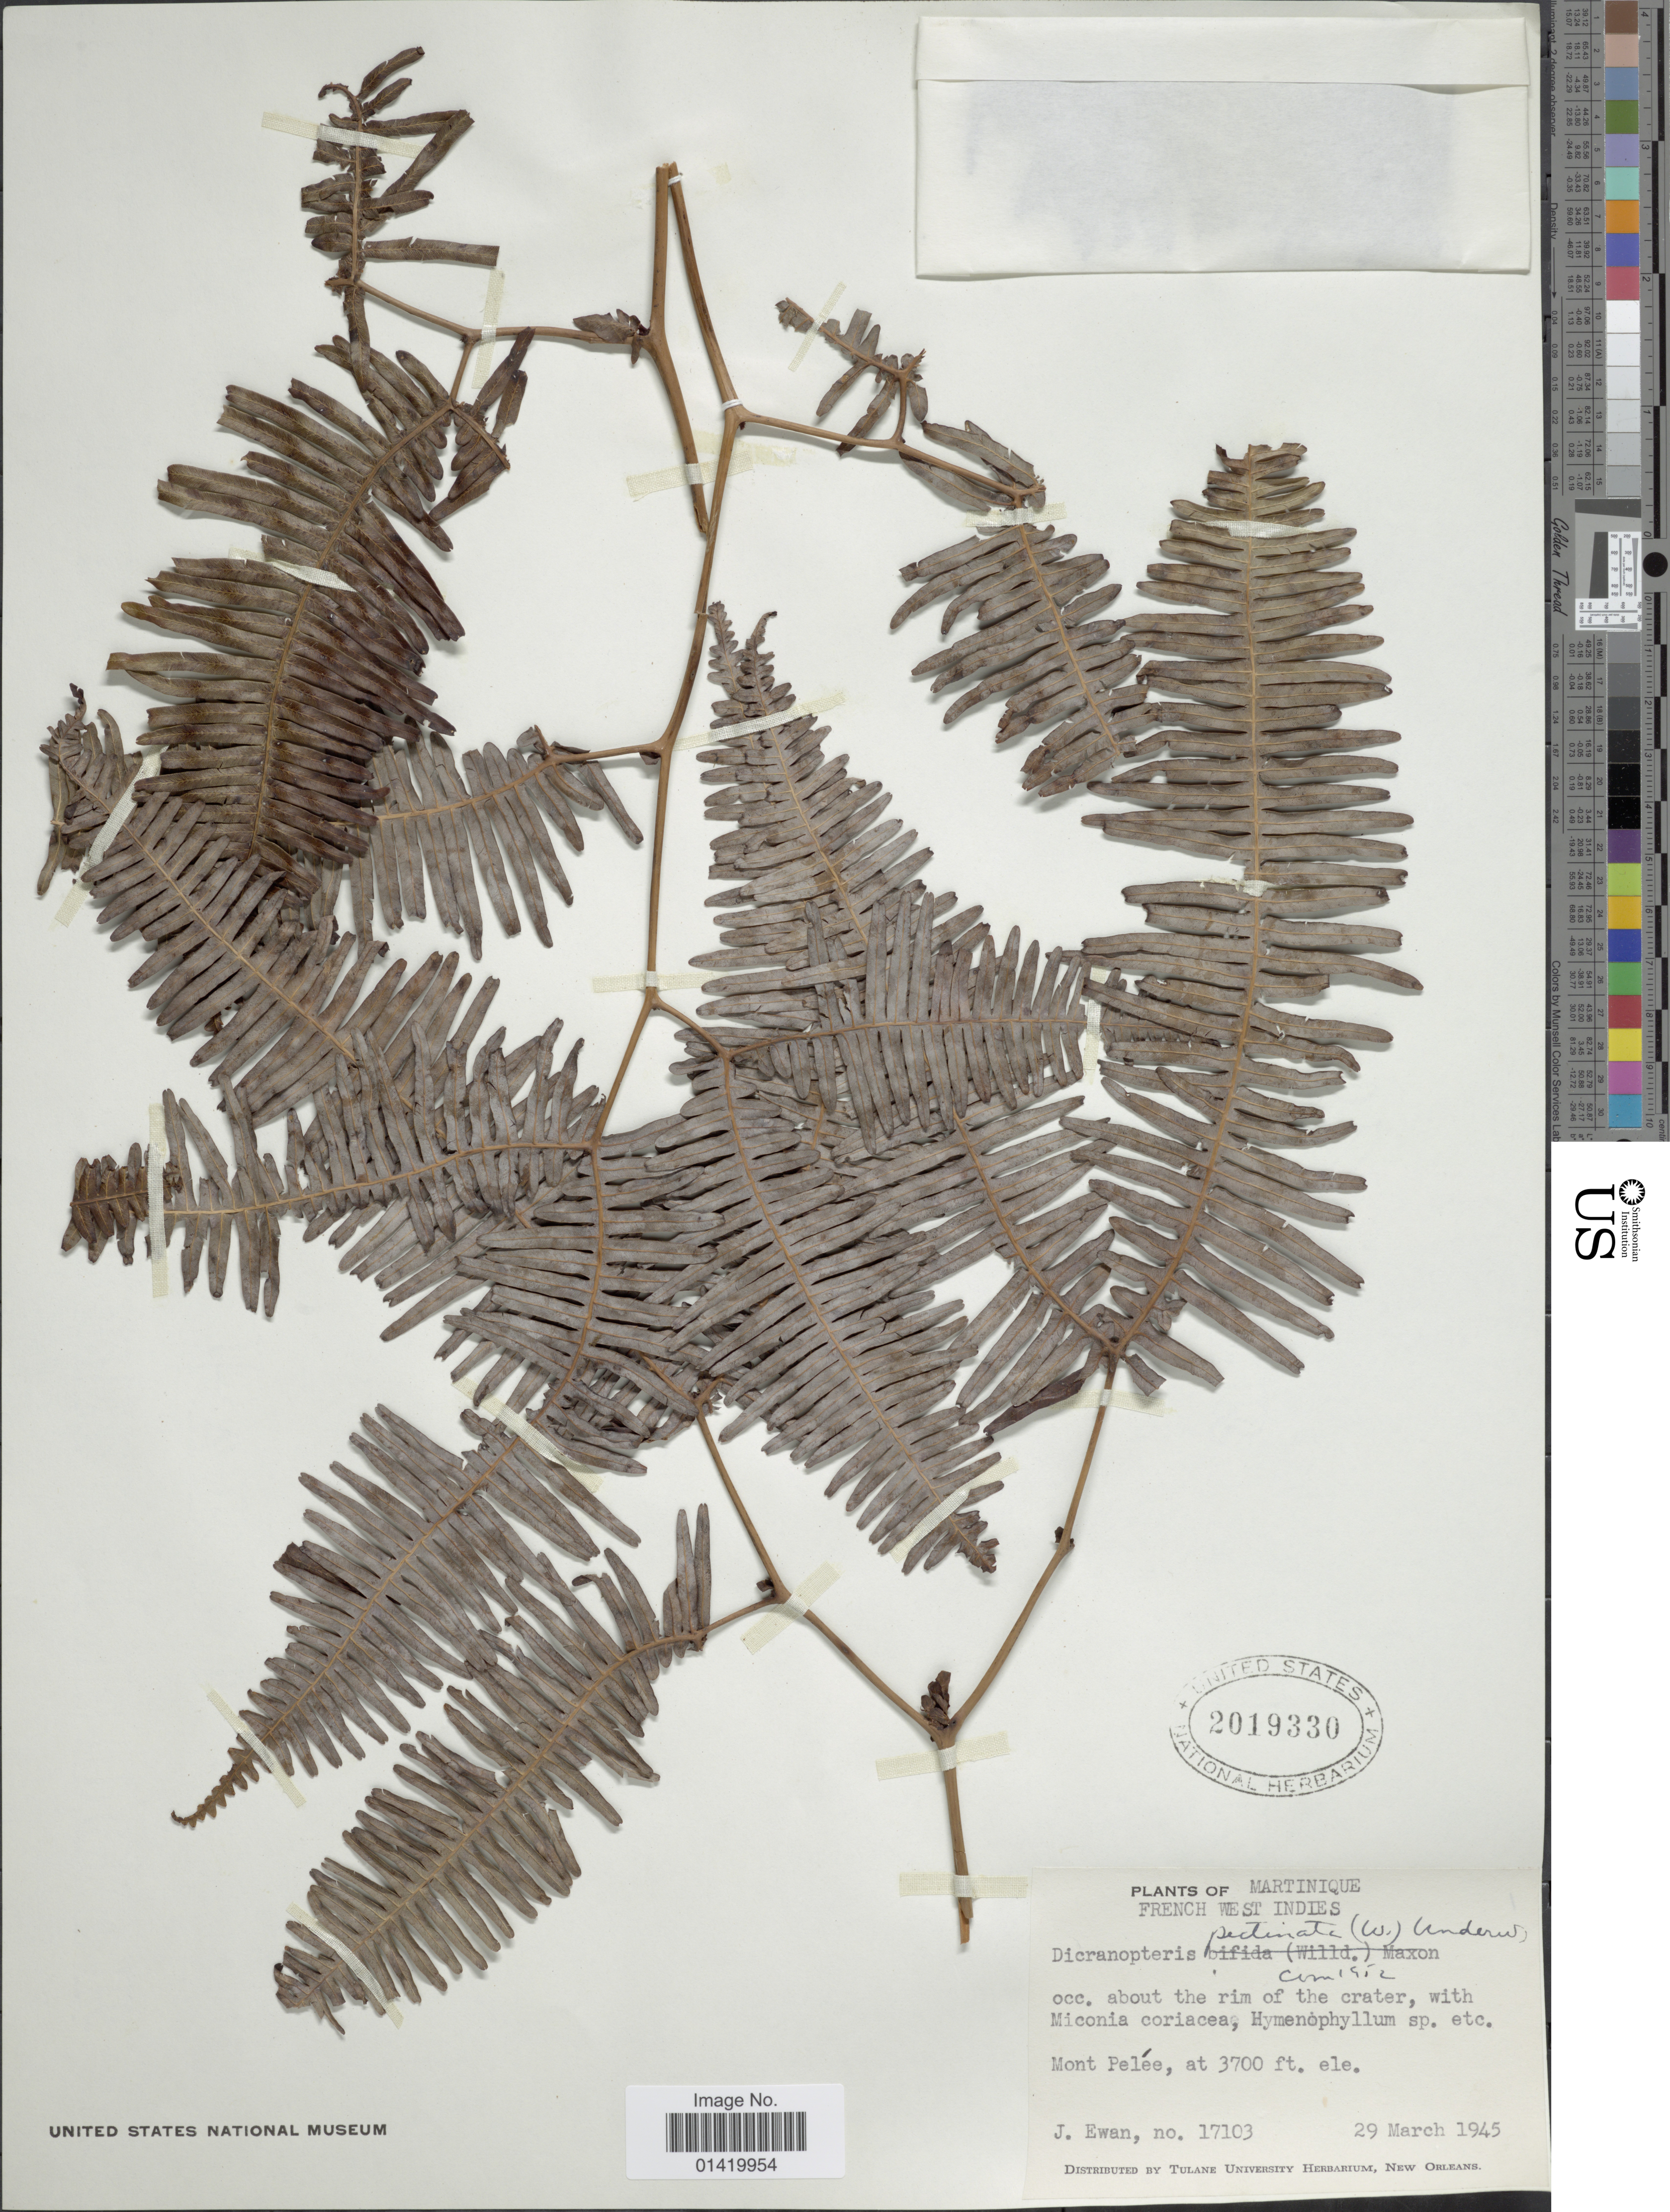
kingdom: Plantae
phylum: Tracheophyta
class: Polypodiopsida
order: Gleicheniales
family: Gleicheniaceae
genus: Gleichenella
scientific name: Gleichenella pectinata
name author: (Willd.) Ching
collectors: J. A. Ewan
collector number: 17103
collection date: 1945-03-29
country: Martinique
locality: French West Indies, Mont Pelée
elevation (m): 1128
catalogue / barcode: US 2019330